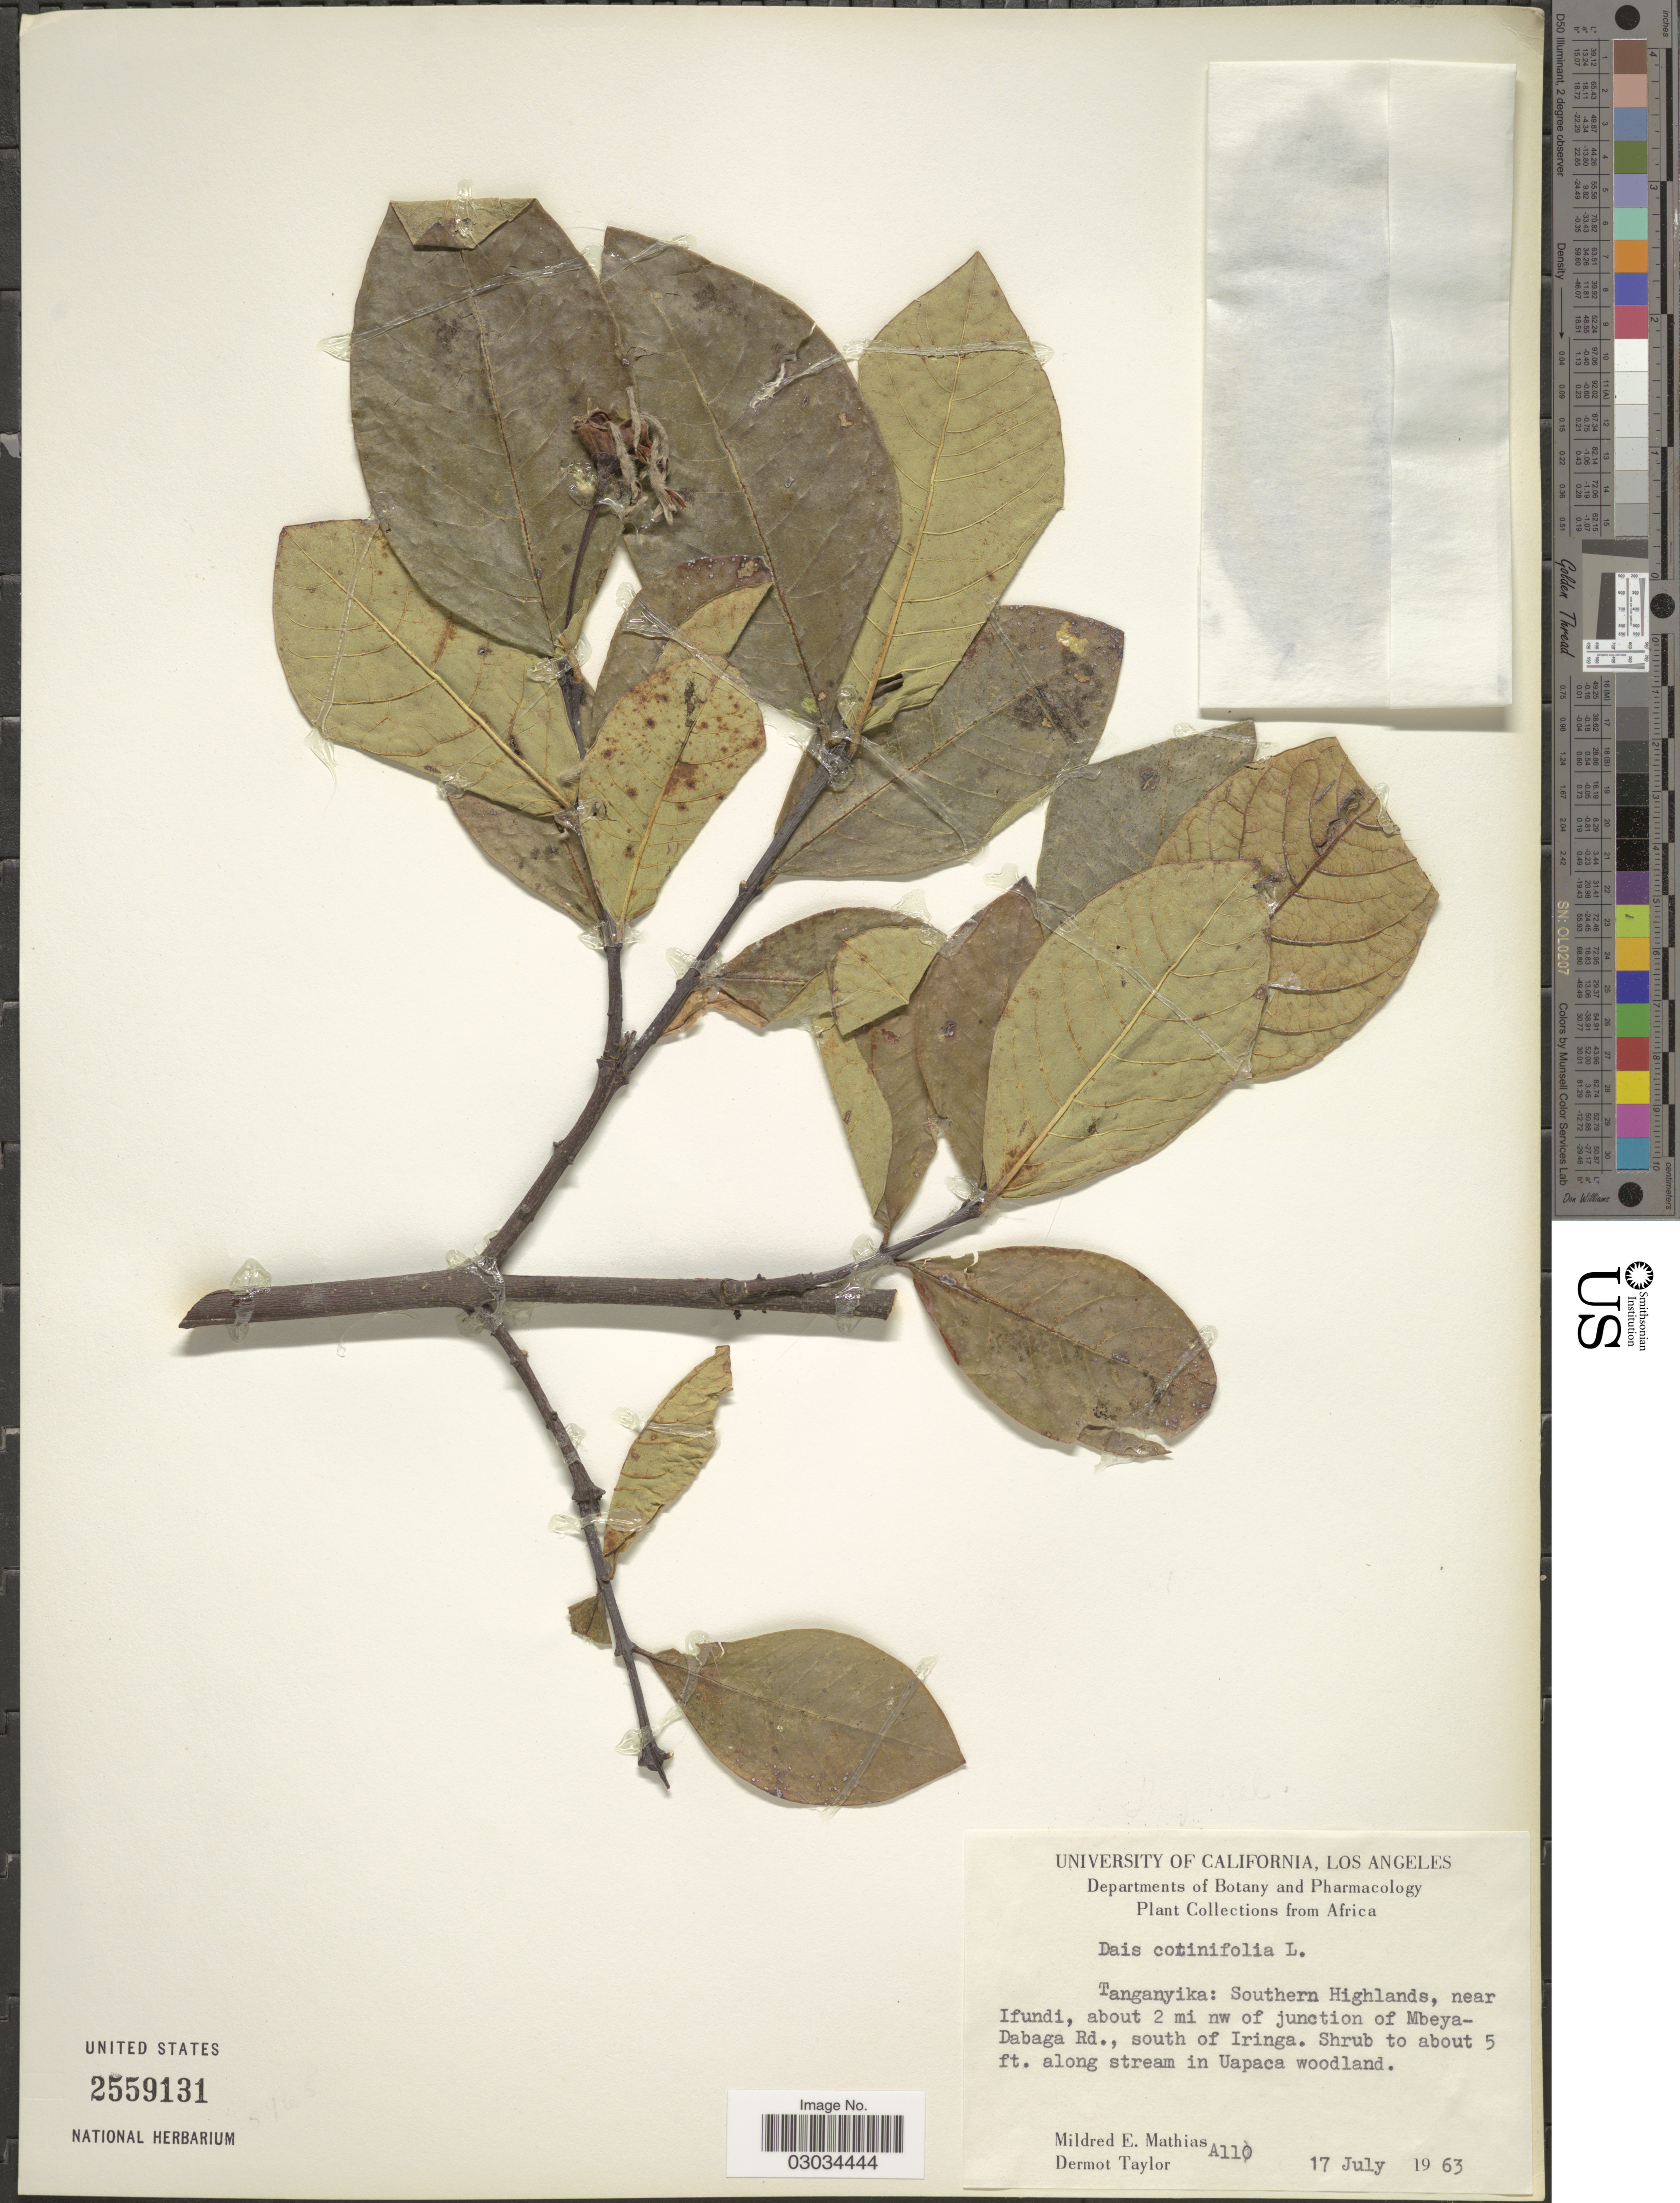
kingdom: Plantae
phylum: Tracheophyta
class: Magnoliopsida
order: Malvales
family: Thymelaeaceae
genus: Dais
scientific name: Dais cotinifolia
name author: L.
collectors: M. E. Mathias & D. Taylor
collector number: A110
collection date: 1963-07-17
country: Tanzania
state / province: Mbeya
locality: Tanganyika: Southern Highlands, near Ifundi, about 2 mi nw of junction of Mbeya-Dabaga Rd., south of Iringa. Along stream in Uapaca woodland.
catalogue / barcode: US 2559131